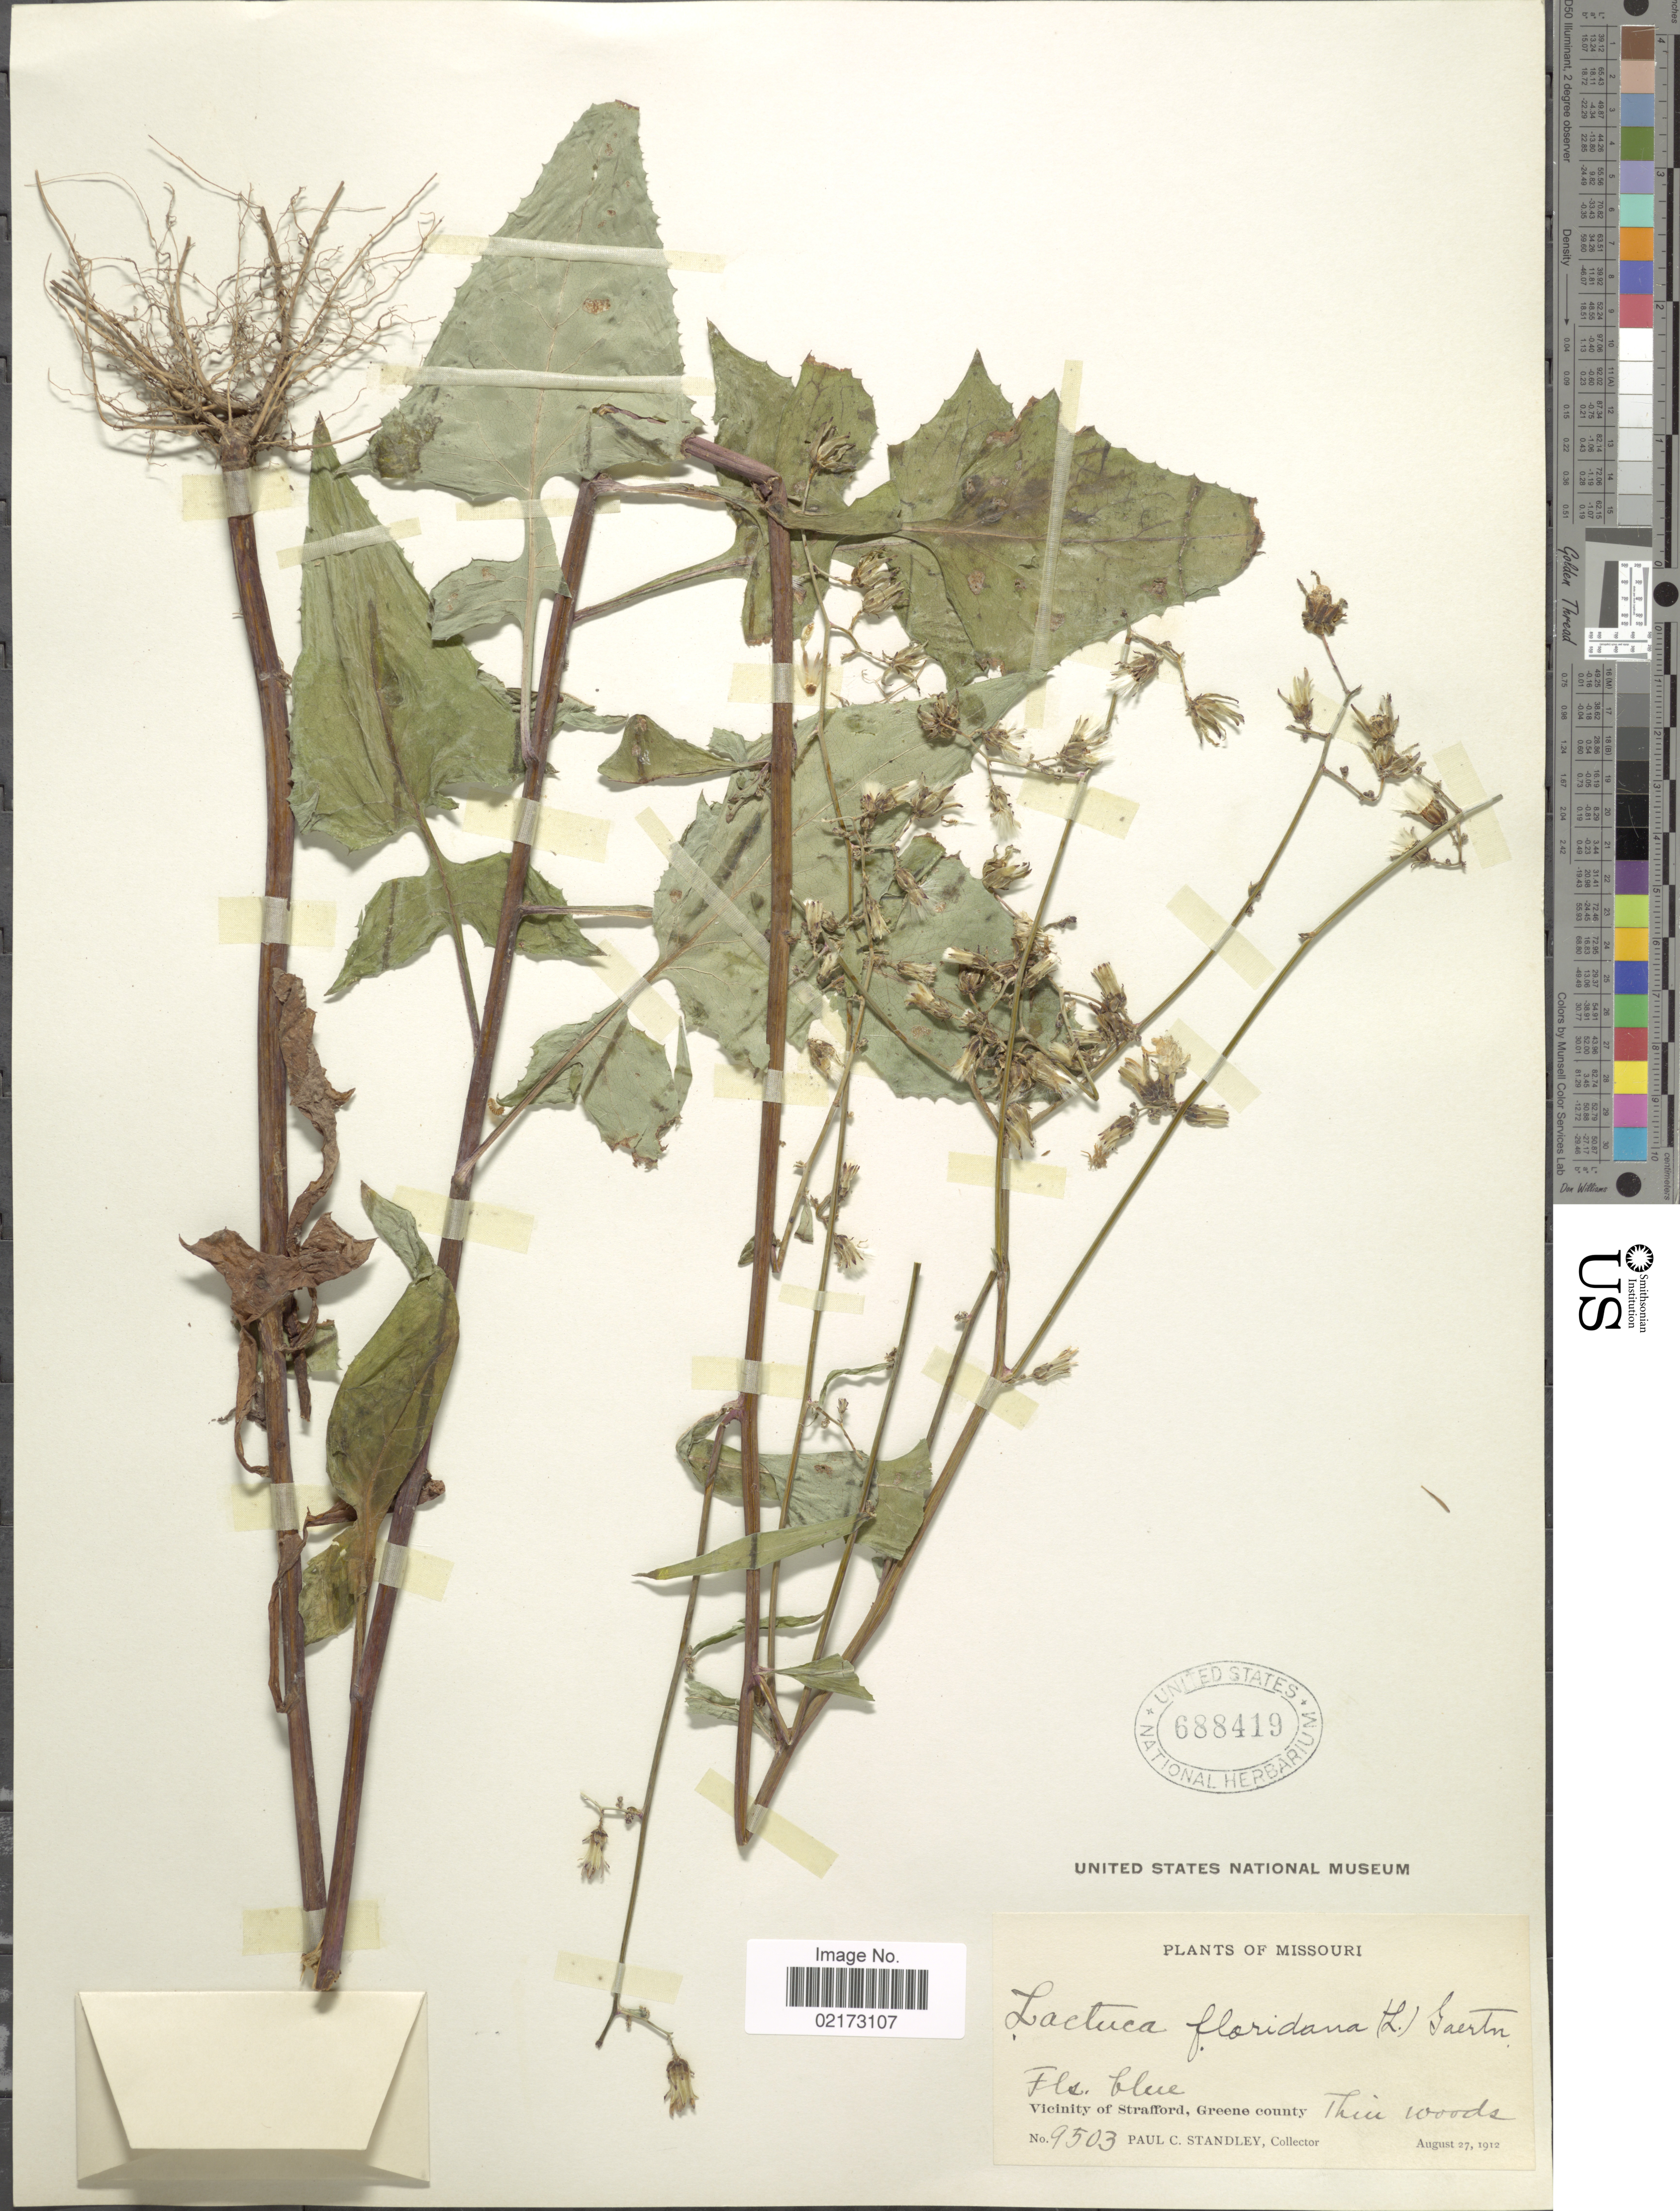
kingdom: Plantae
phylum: Tracheophyta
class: Magnoliopsida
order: Asterales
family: Asteraceae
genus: Lactuca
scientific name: Lactuca floridana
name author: (L.) Gaertn.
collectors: P. C. Standley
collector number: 9503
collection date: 1912-08-27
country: United States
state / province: Missouri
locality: Vicinity of Strafford, Greene County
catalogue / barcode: US 688419